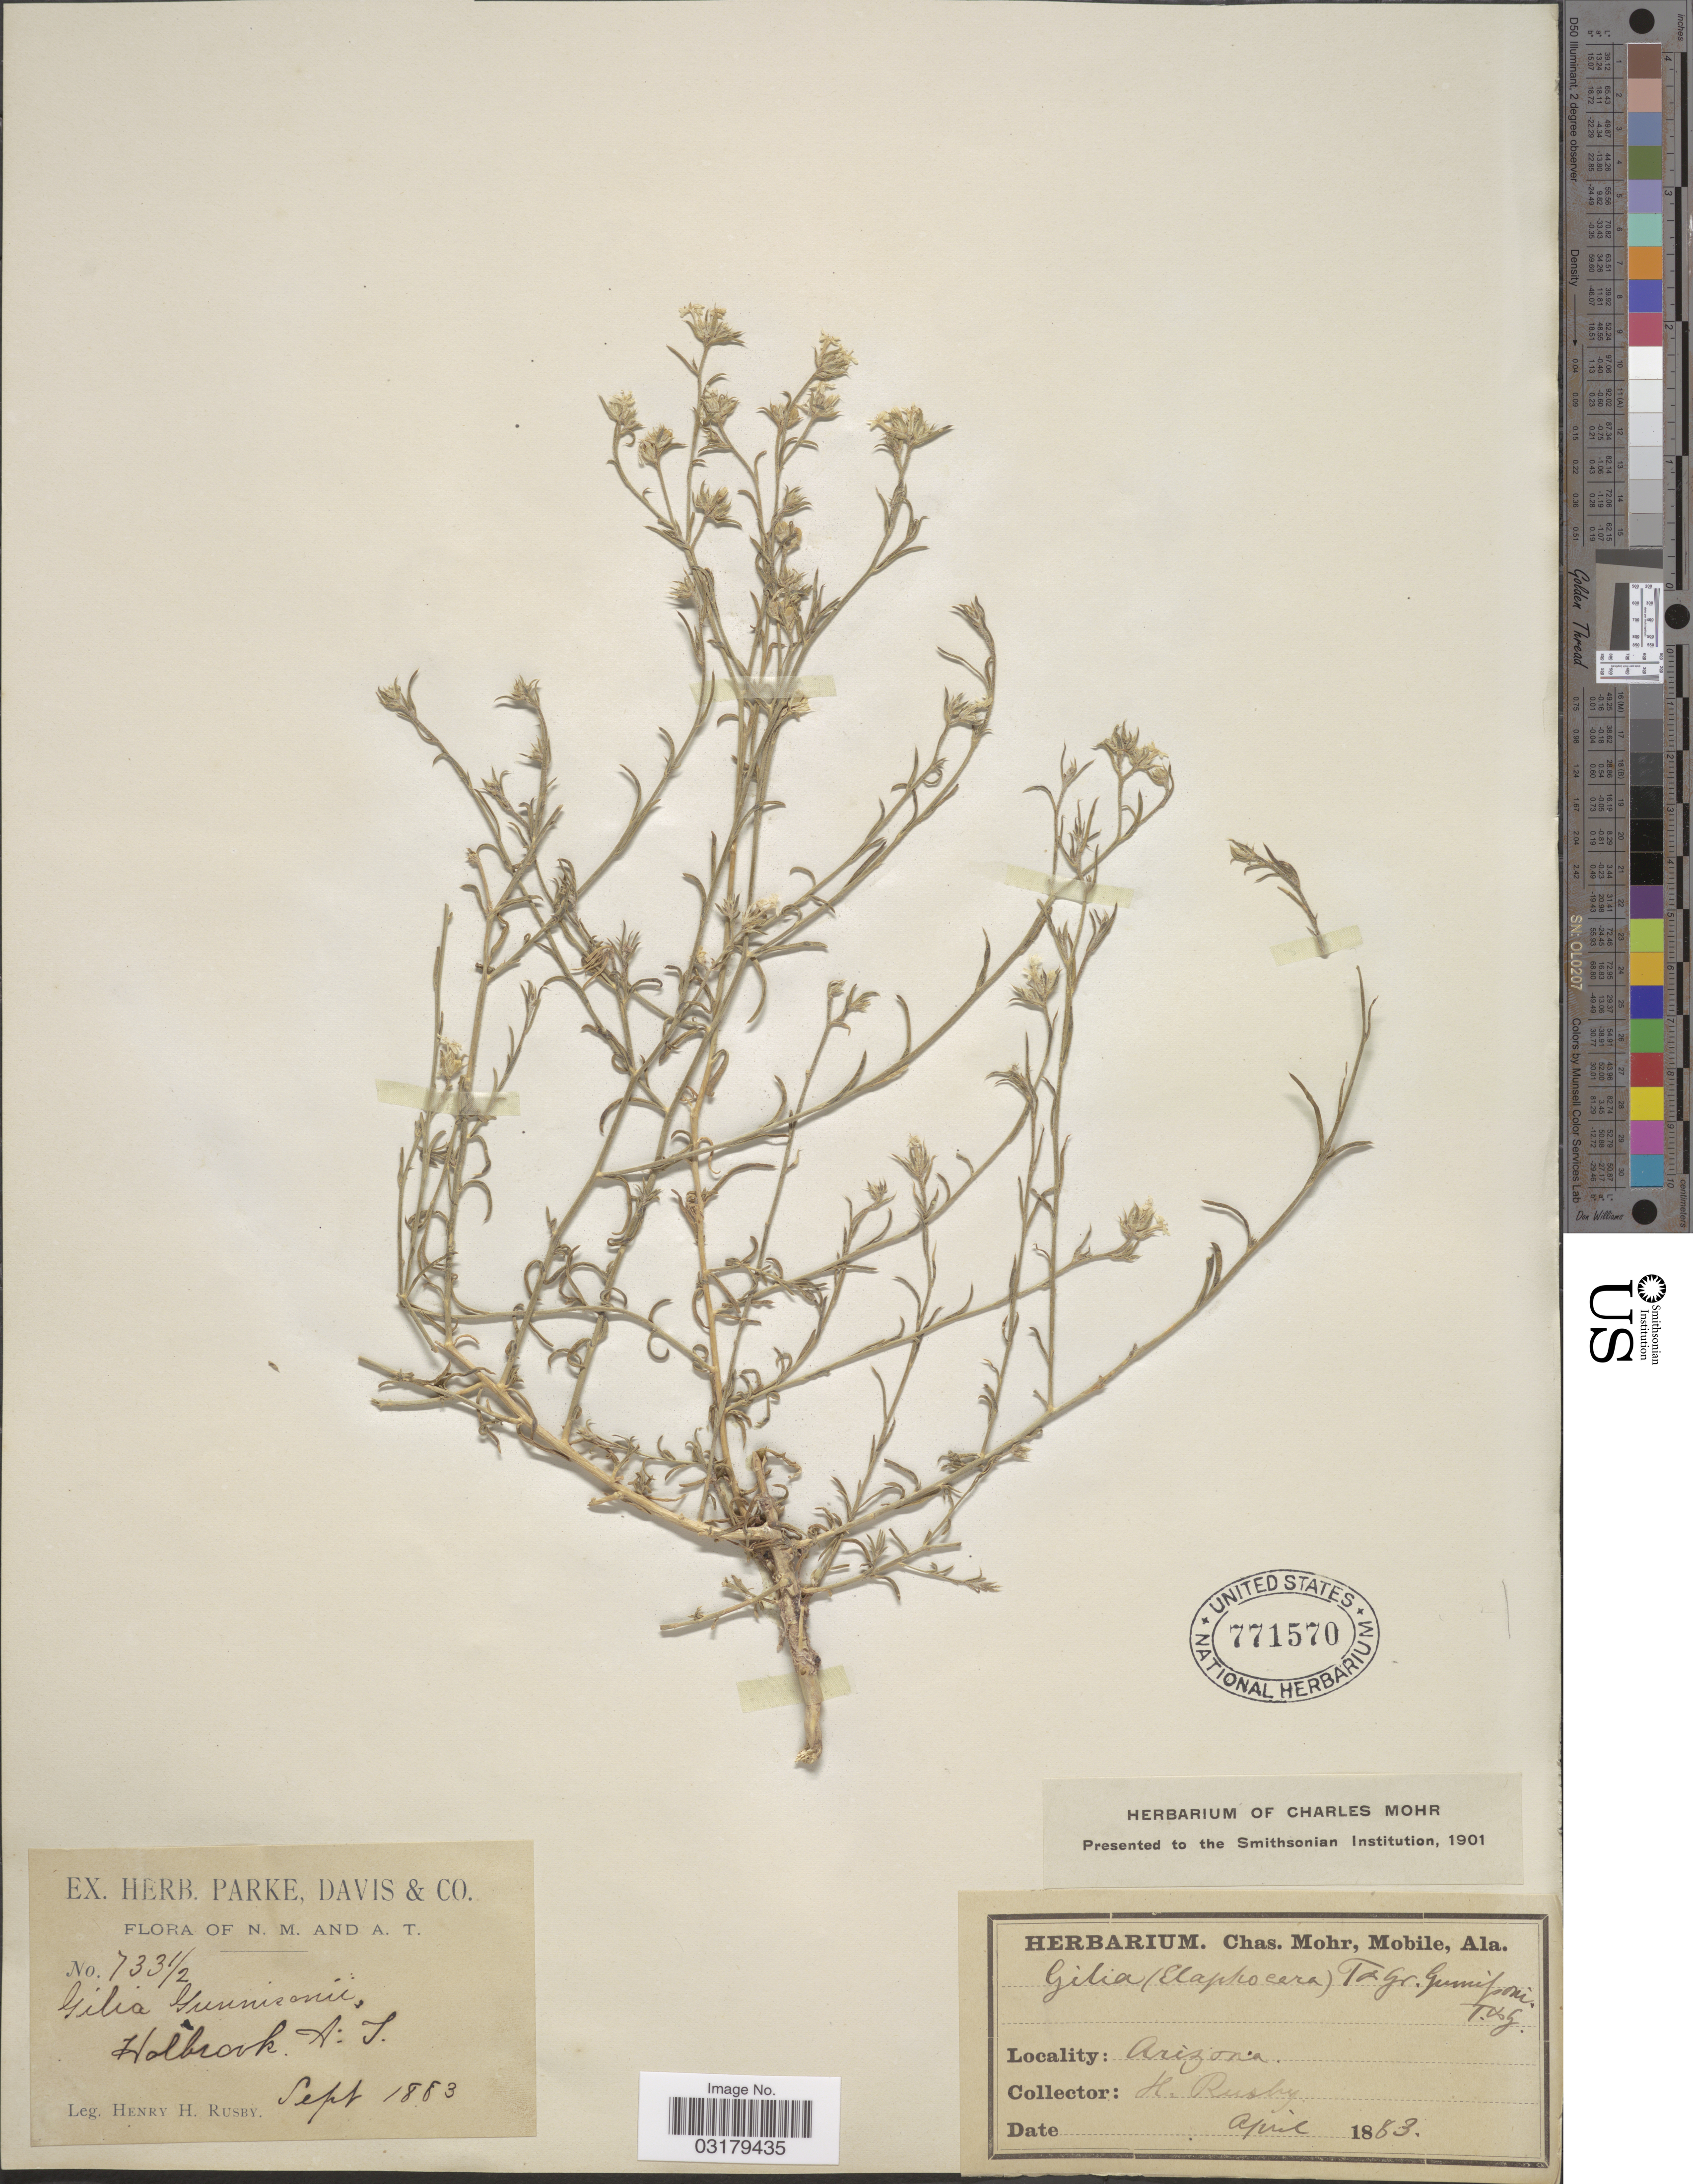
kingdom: Plantae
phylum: Tracheophyta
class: Magnoliopsida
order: Ericales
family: Polemoniaceae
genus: Ipomopsis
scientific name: Ipomopsis gunnisonii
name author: (Torr. & A. Gray) V.E. Grant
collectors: H. H. Rusby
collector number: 733½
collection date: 1883-04/1883-09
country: United States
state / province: Arizona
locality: Holbrook. A. T.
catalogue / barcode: US 771570